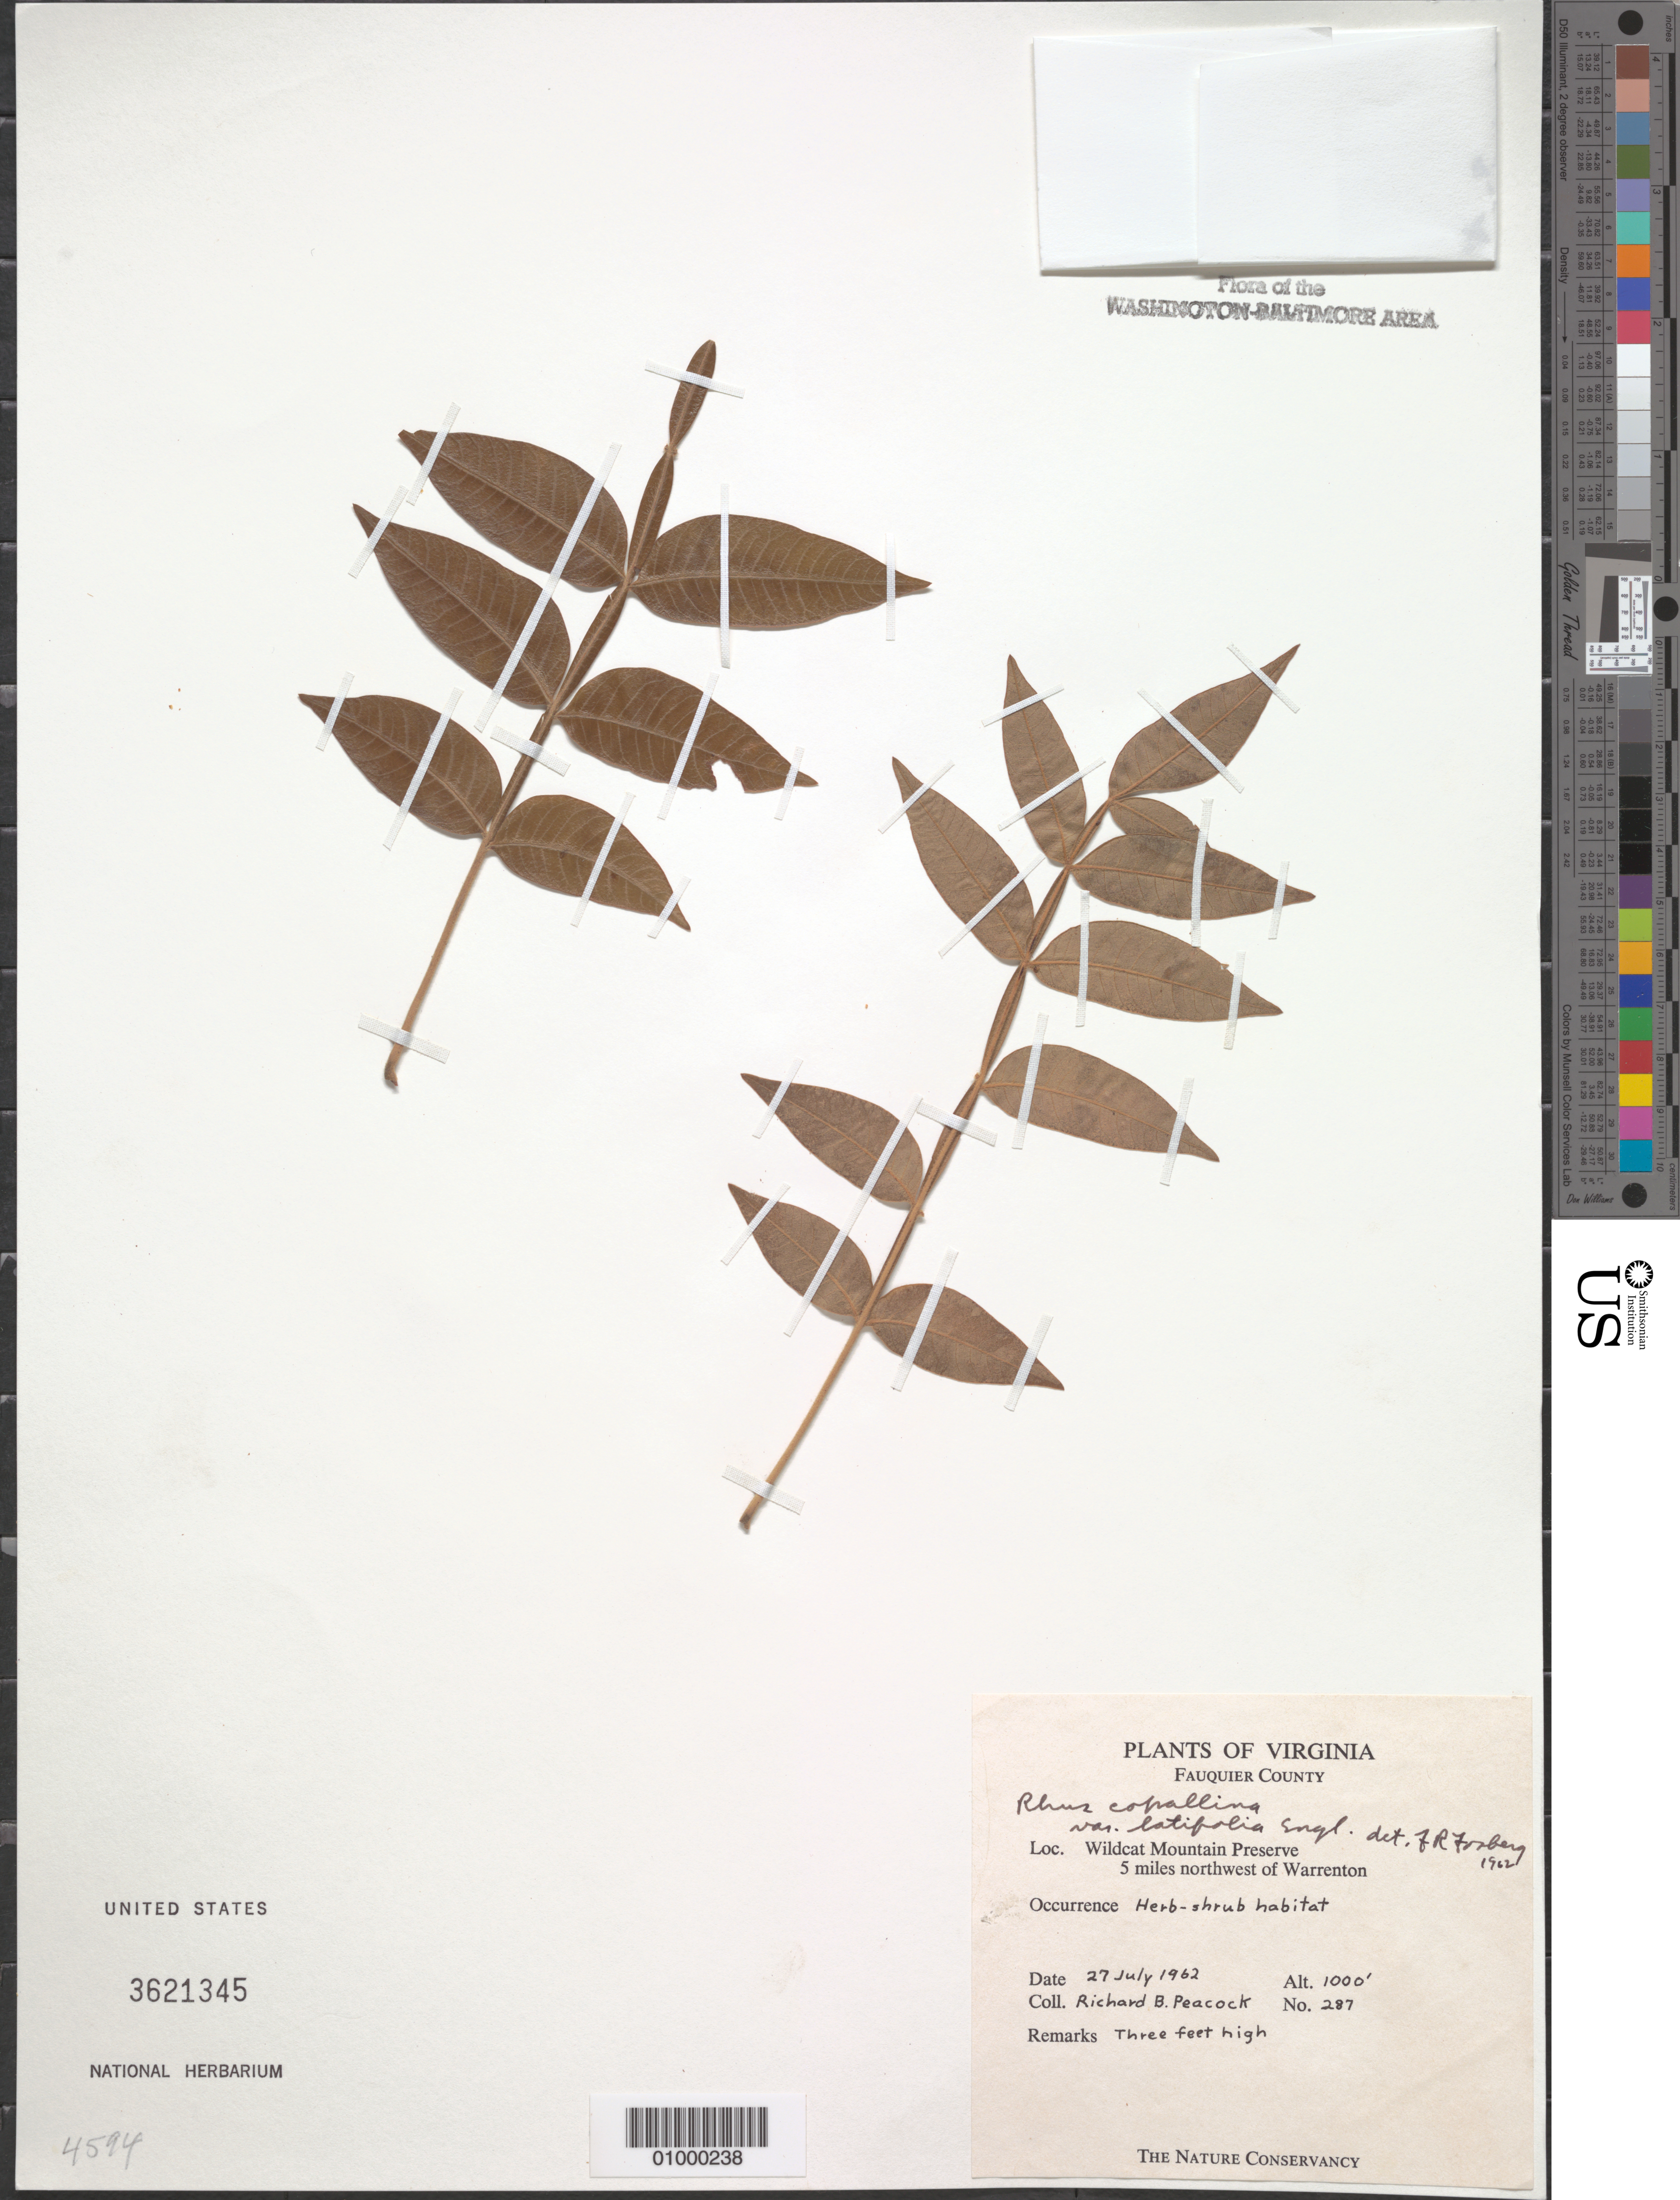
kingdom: Plantae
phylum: Tracheophyta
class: Magnoliopsida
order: Sapindales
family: Anacardiaceae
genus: Rhus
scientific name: Rhus copallinum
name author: L.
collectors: R. Peacock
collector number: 287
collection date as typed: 26 Jul 1962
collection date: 1962-07-26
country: United States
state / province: Virginia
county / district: Fauquier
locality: Wildcat Mountain Preserve, 5 miles northwest of Warrenton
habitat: herb-shrub habitat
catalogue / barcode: US 3621345